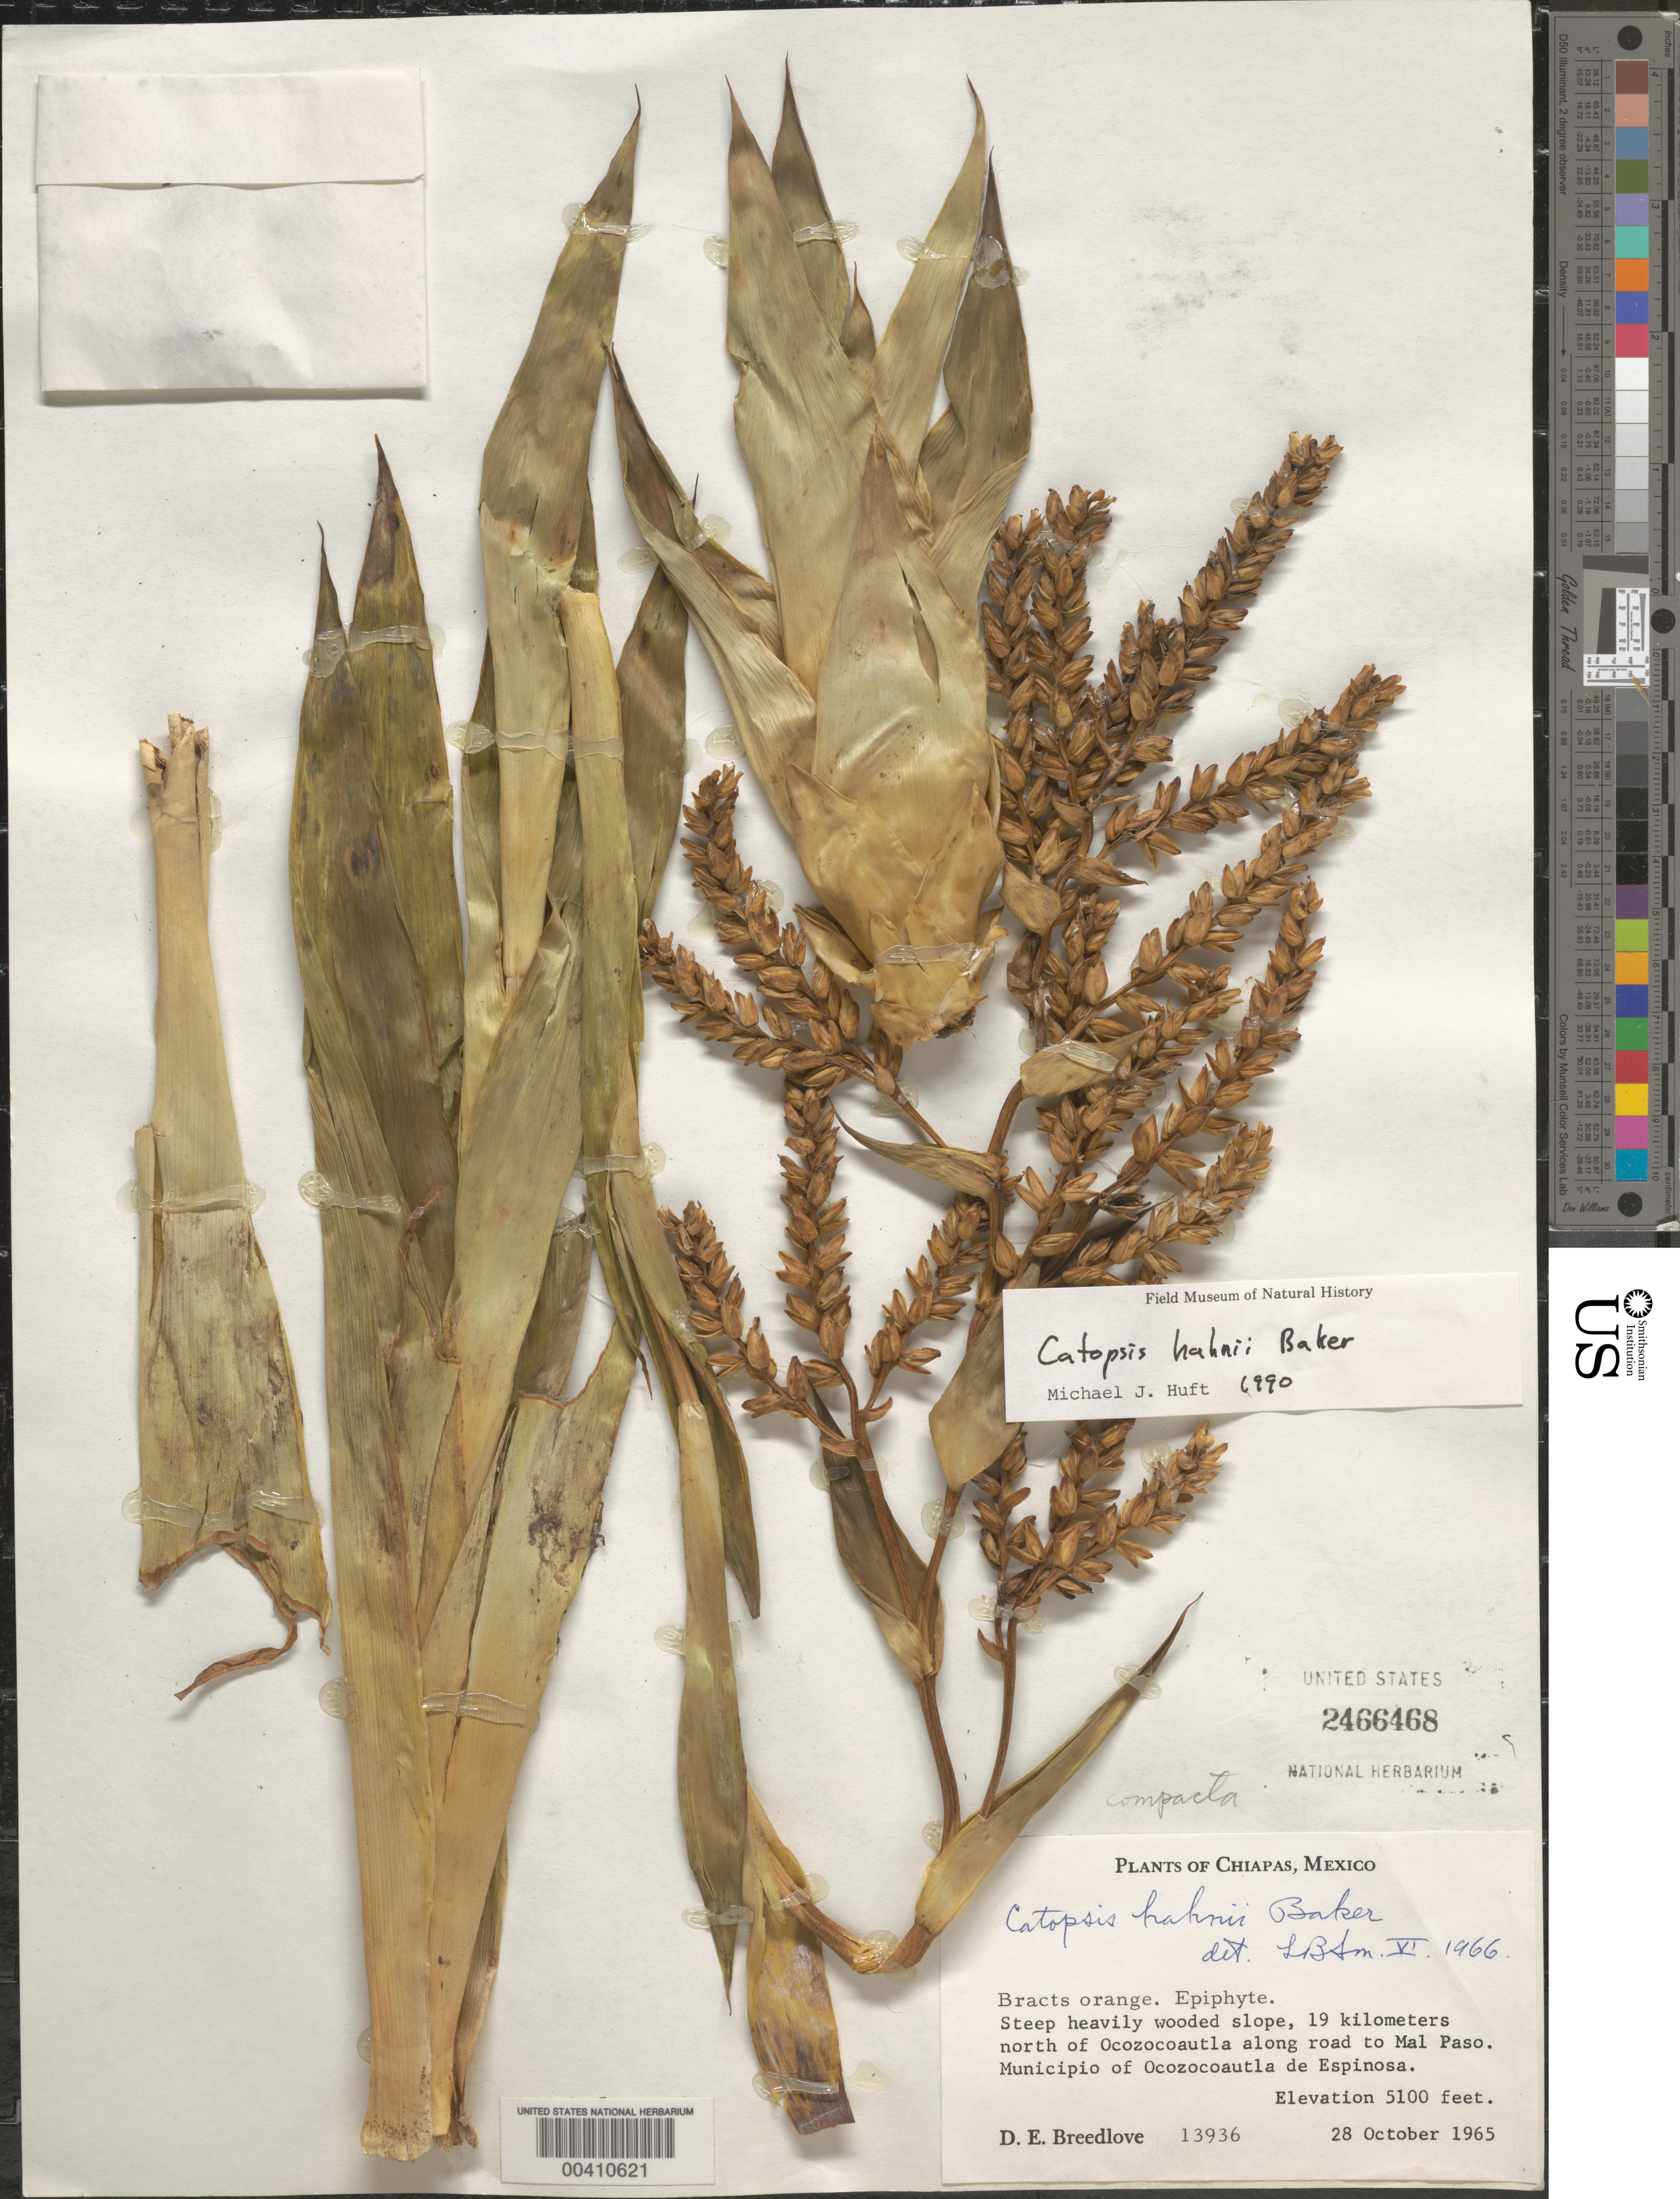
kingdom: Plantae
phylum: Tracheophyta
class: Liliopsida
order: Poales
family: Bromeliaceae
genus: Catopsis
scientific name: Catopsis hahnii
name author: Baker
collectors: D. E. Breedlove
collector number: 13936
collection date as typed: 28 Oct 1965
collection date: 1965-10-28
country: Mexico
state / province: Chiapas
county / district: Ocozocoautla de Espinosa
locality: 19 kms N of Ocozocoautla along road to Mal Paso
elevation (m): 1554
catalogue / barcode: US 2466468